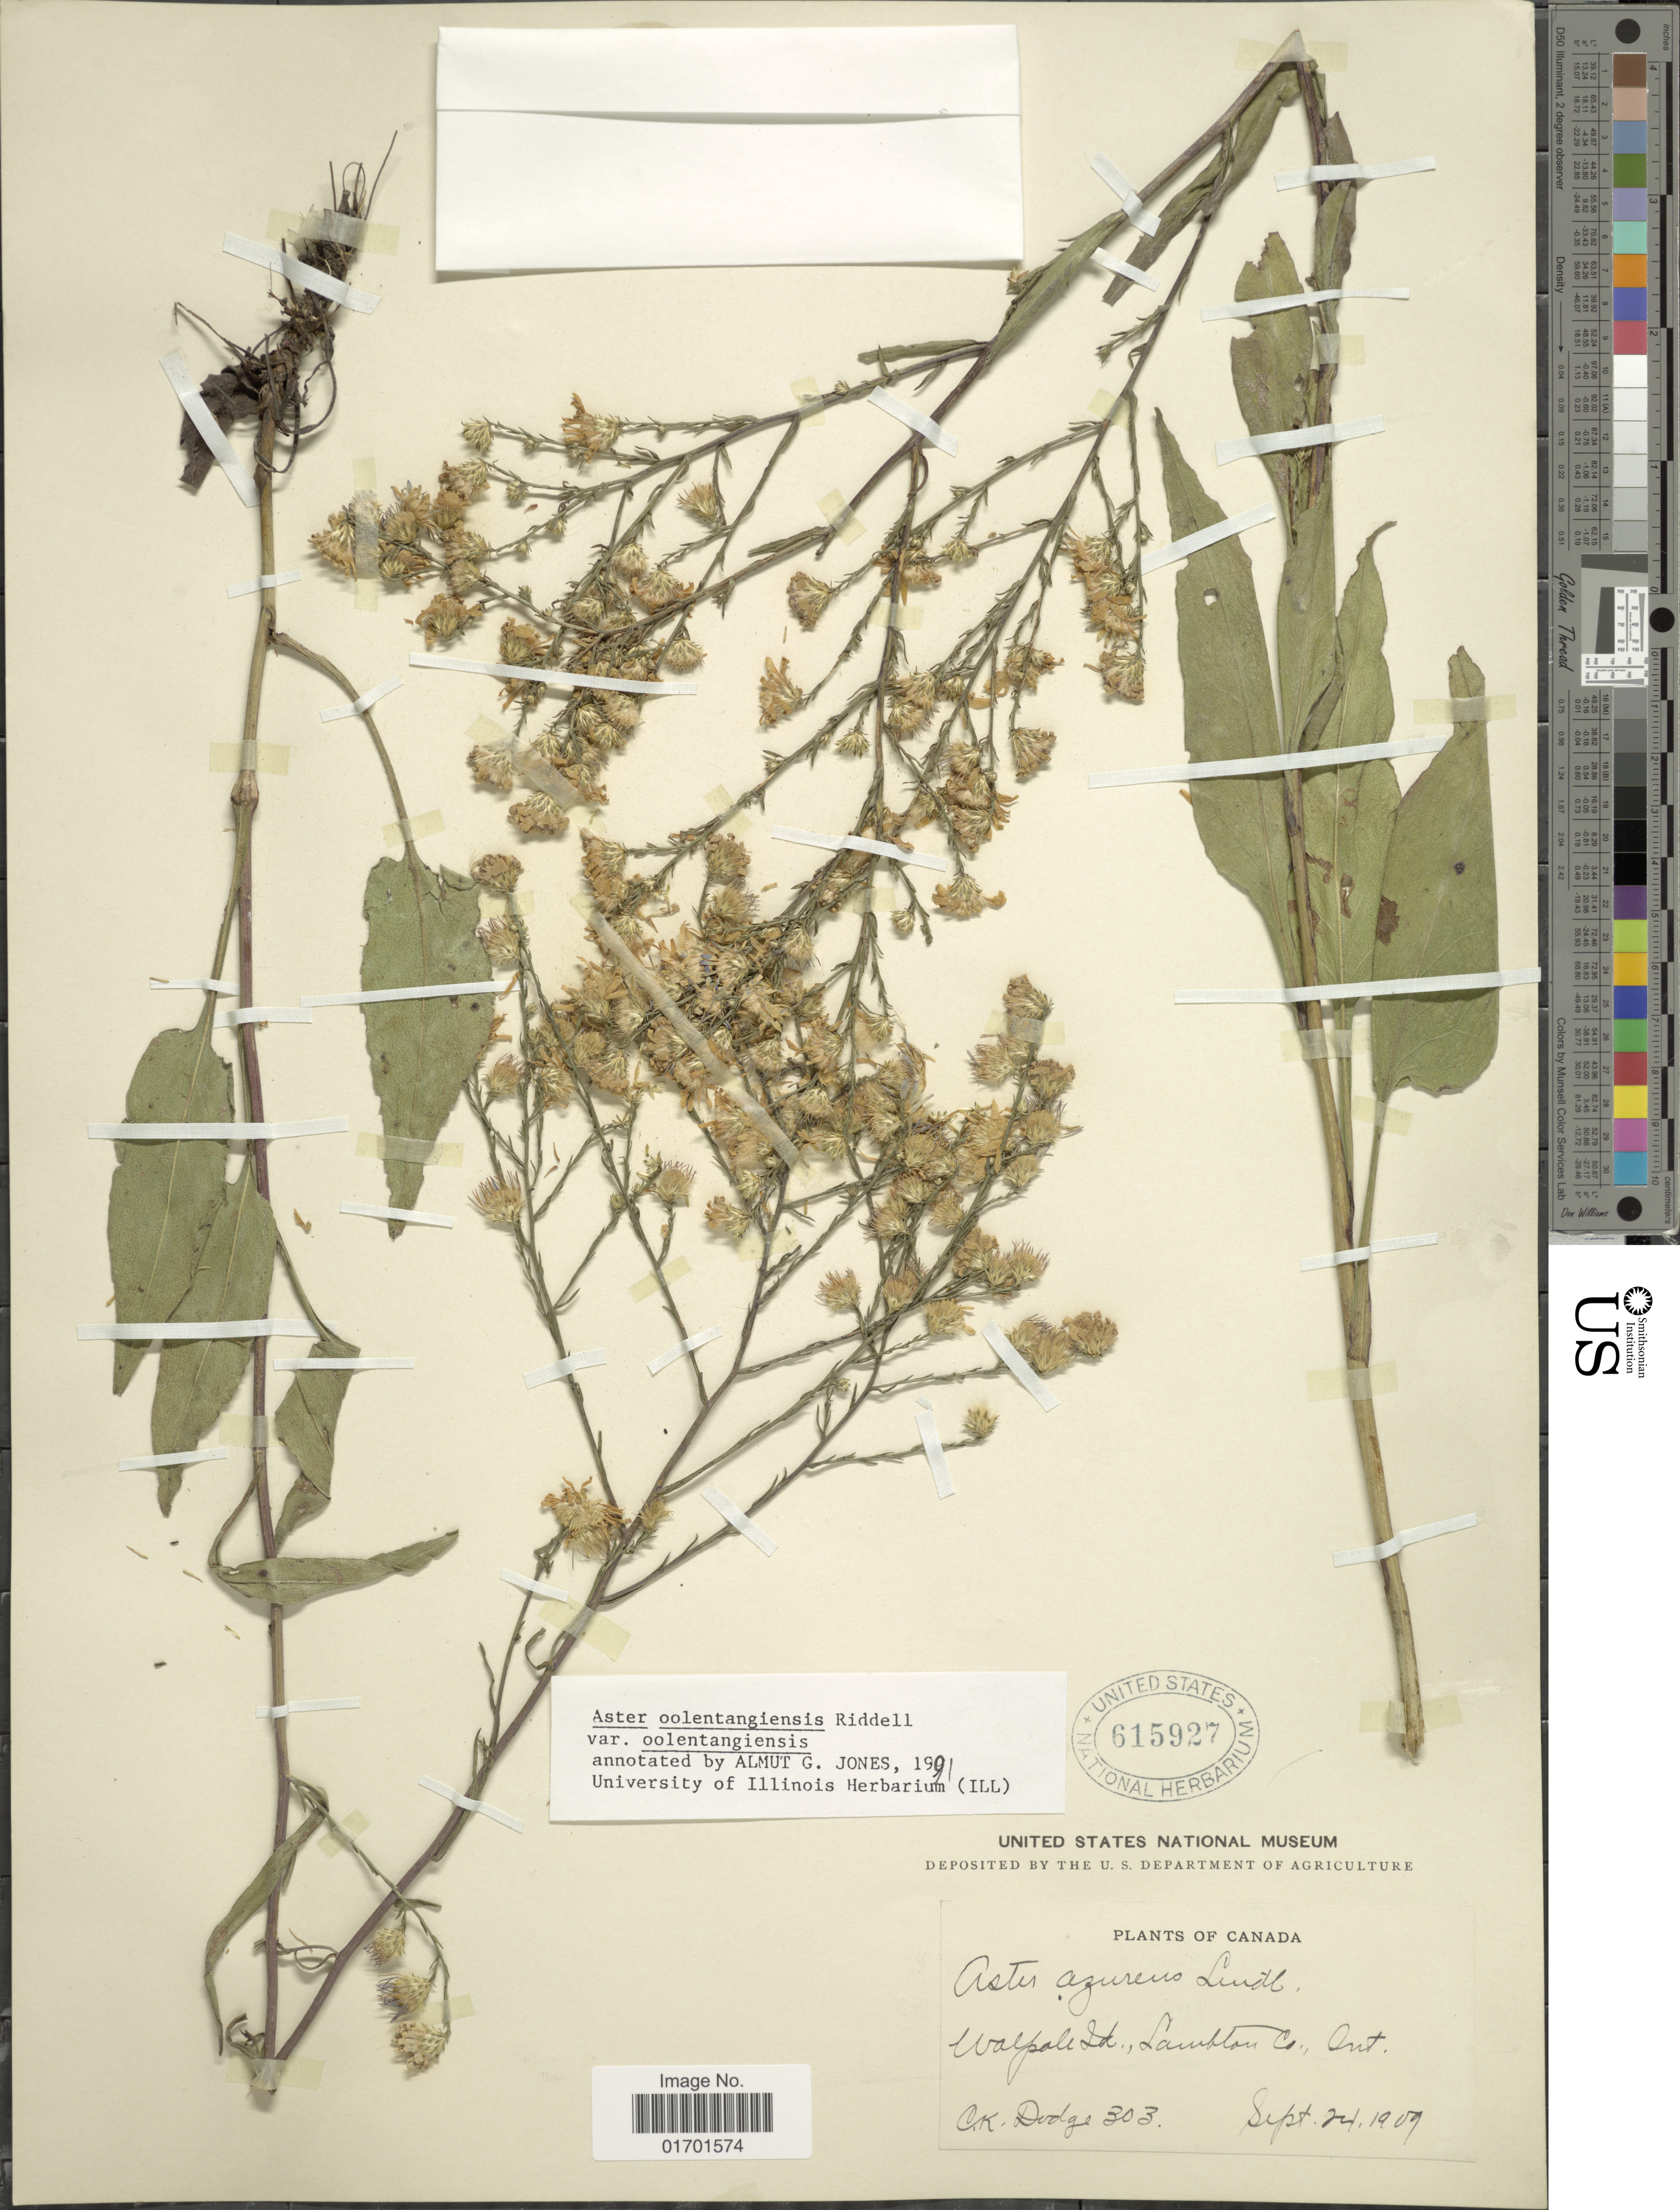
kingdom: Plantae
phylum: Tracheophyta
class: Magnoliopsida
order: Asterales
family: Asteraceae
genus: Symphyotrichum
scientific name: Symphyotrichum oolentangiense var. oolentangiense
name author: G.L. Nesom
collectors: C. Dodge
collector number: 303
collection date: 1909-09-24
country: Canada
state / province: Ontario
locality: Walpale Id. Lamblton Co.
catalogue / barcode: US 615927